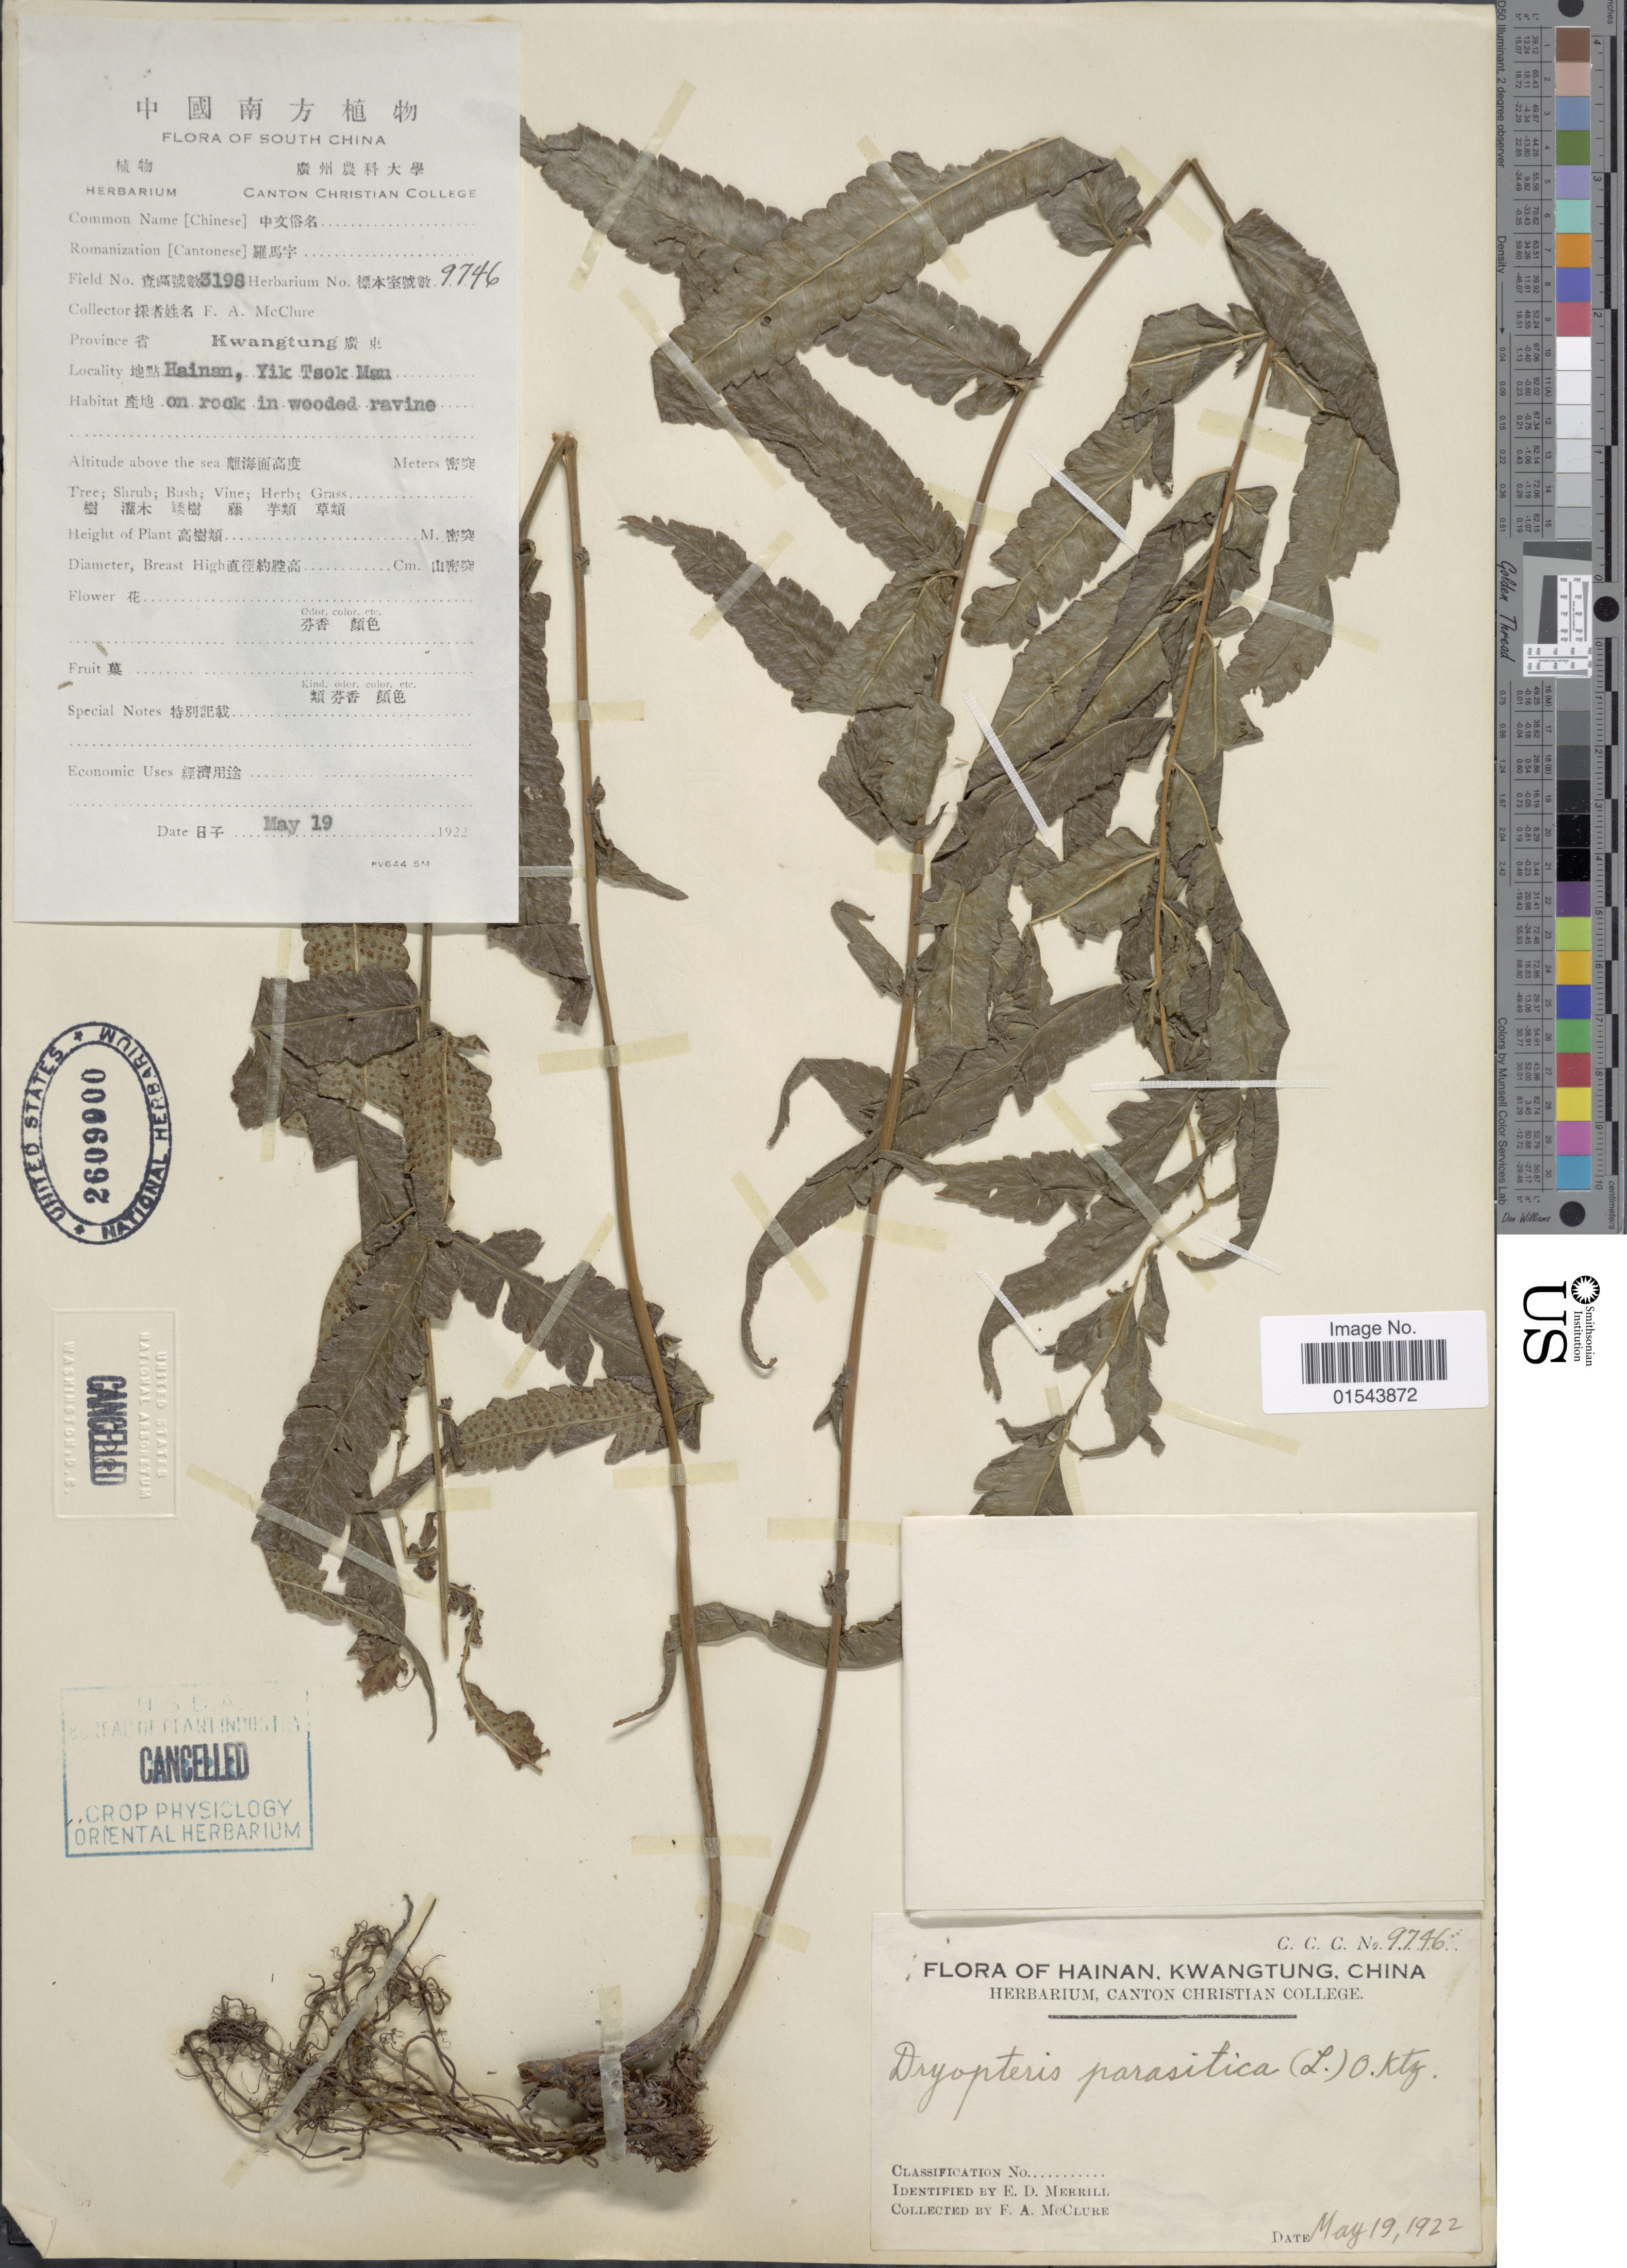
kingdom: Plantae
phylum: Tracheophyta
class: Polypodiopsida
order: Polypodiales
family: Thelypteridaceae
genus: Christella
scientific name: Christella parasitica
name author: (L.) H. Lév.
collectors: F. A. McClure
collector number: C. C. C. 9746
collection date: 1922-05-19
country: China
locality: South China. Kwangtung. Hainan, Yik Tsok Mu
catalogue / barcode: US 2609000